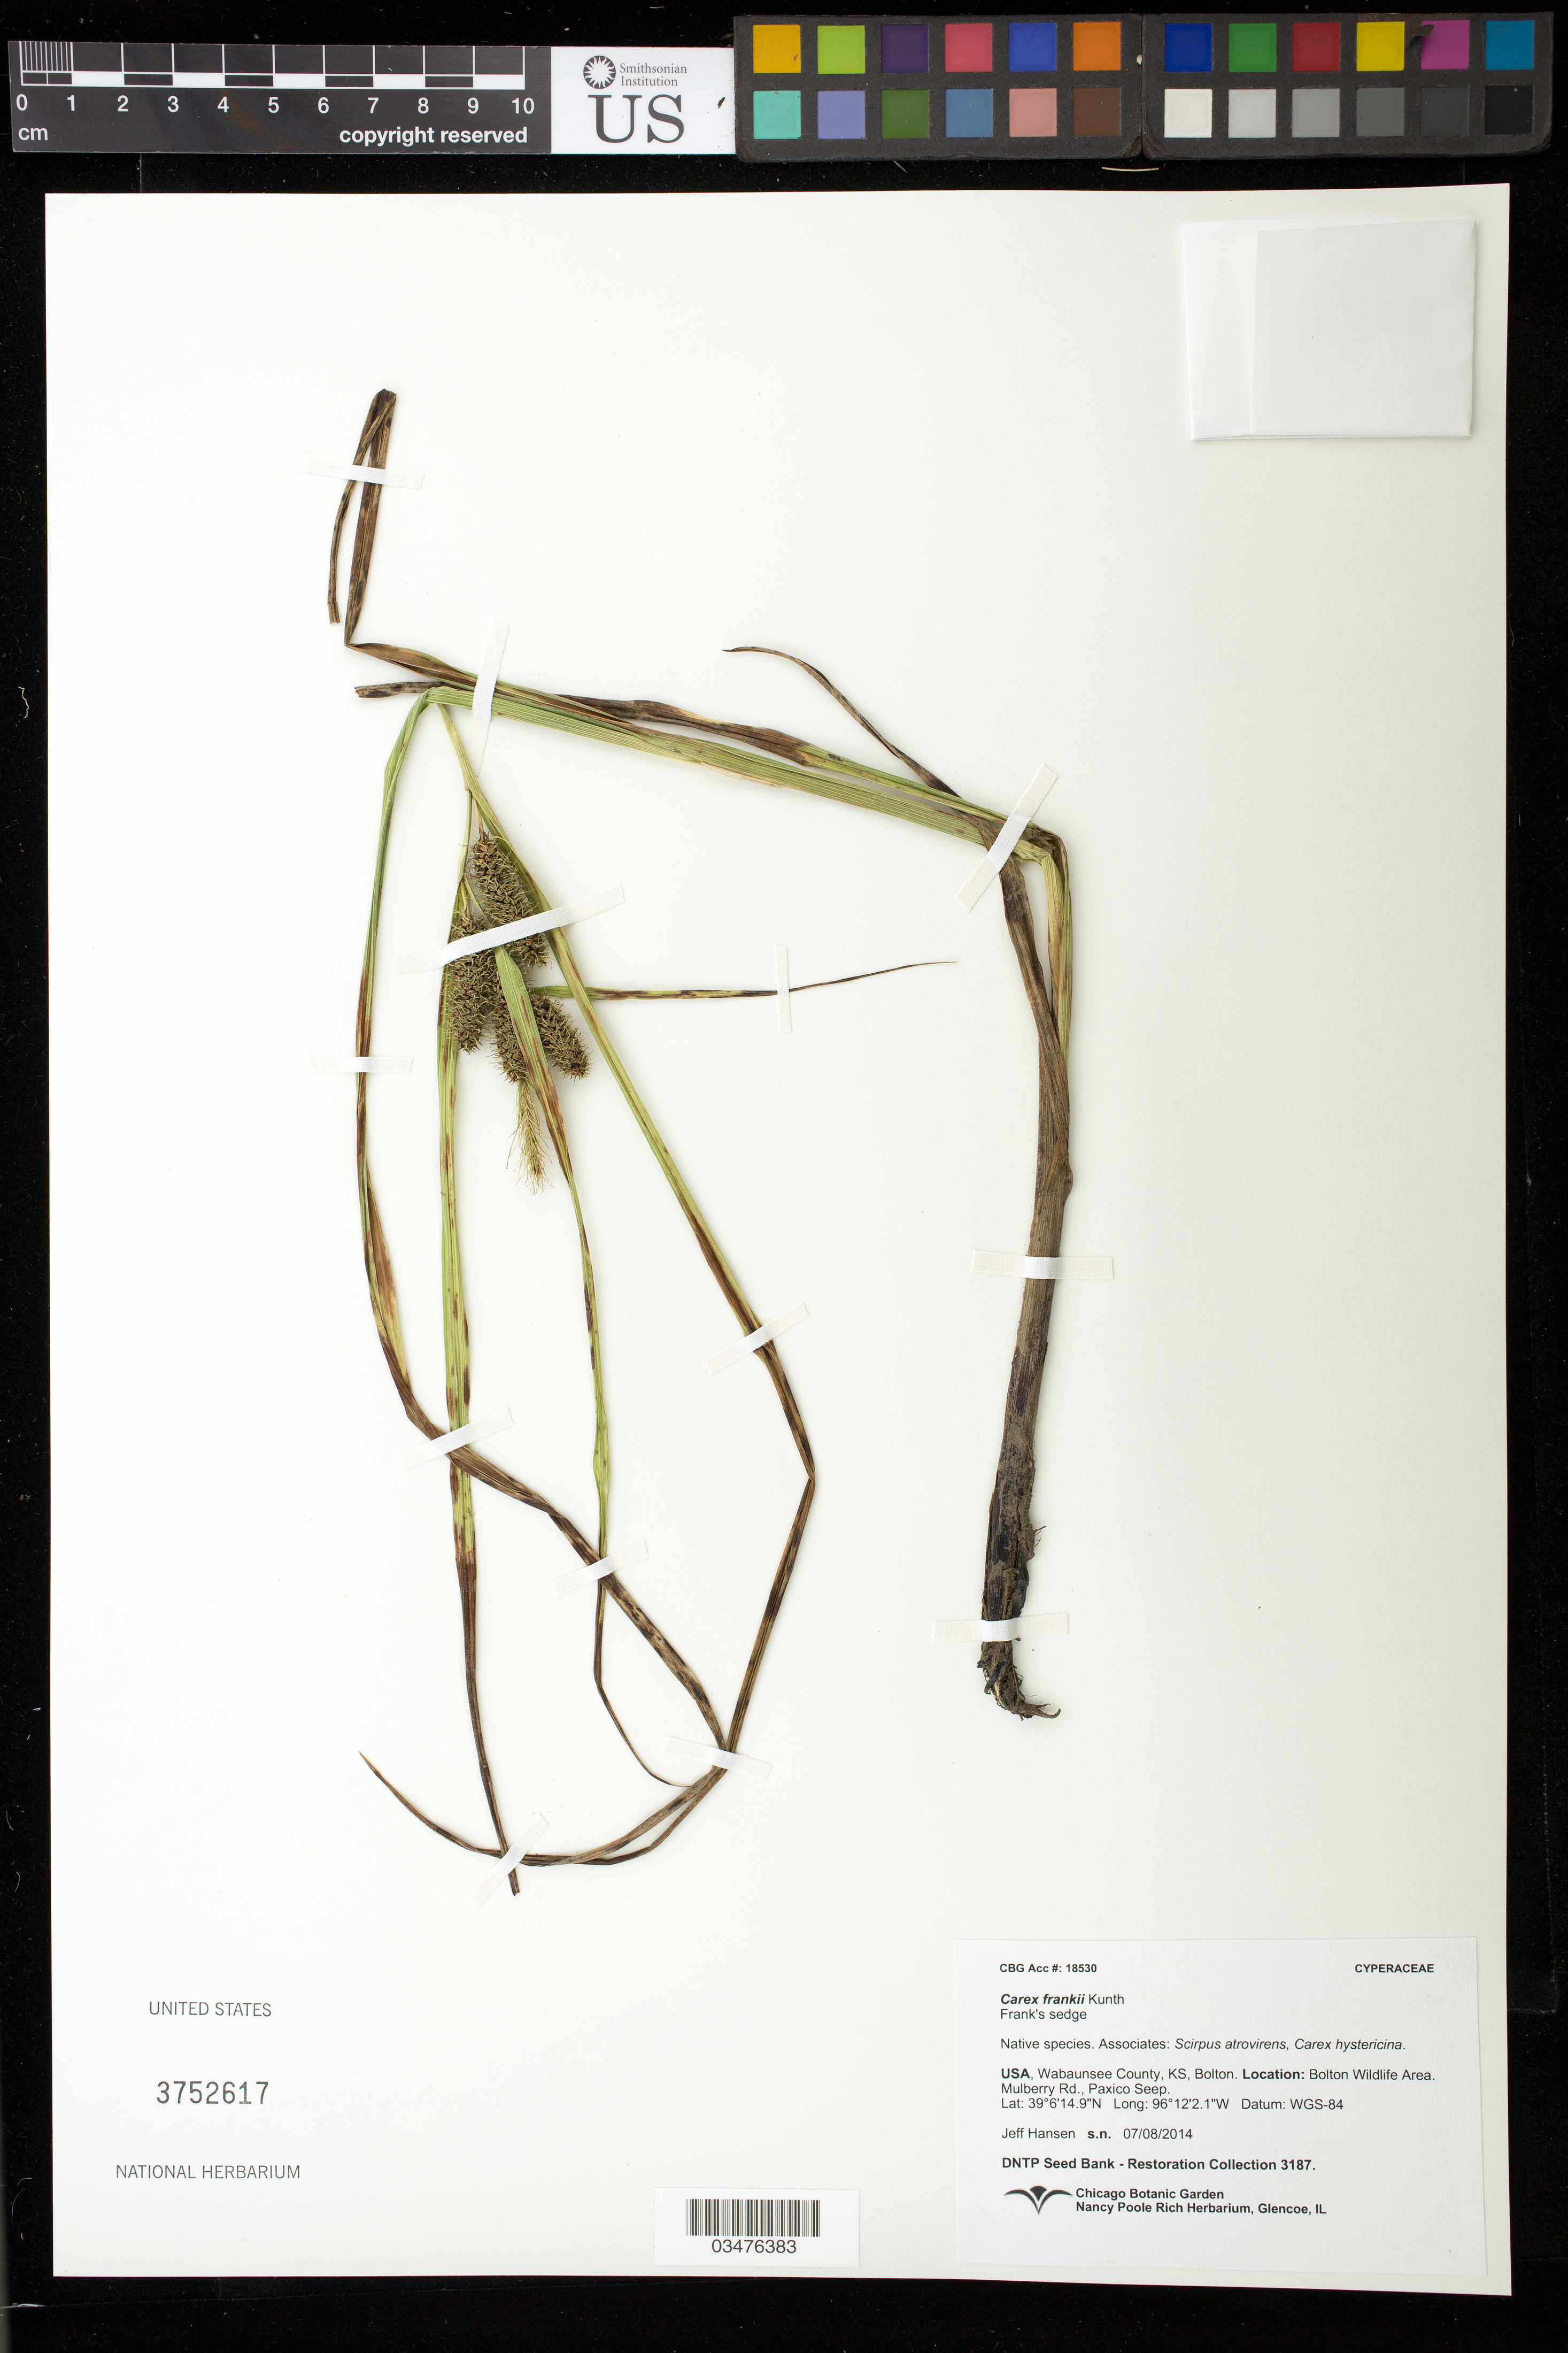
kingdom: Plantae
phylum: Tracheophyta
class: Liliopsida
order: Poales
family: Cyperaceae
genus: Carex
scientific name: Carex frankii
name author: Kunth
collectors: J. Hansen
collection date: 2014-07-08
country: United States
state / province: Kansas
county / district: Wabaunsee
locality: Bolton Wildlife Area. Mulberry Road. Paxico Seep.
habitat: With Scirpus atrovirens, Carex hystericina.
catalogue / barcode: US 3752617